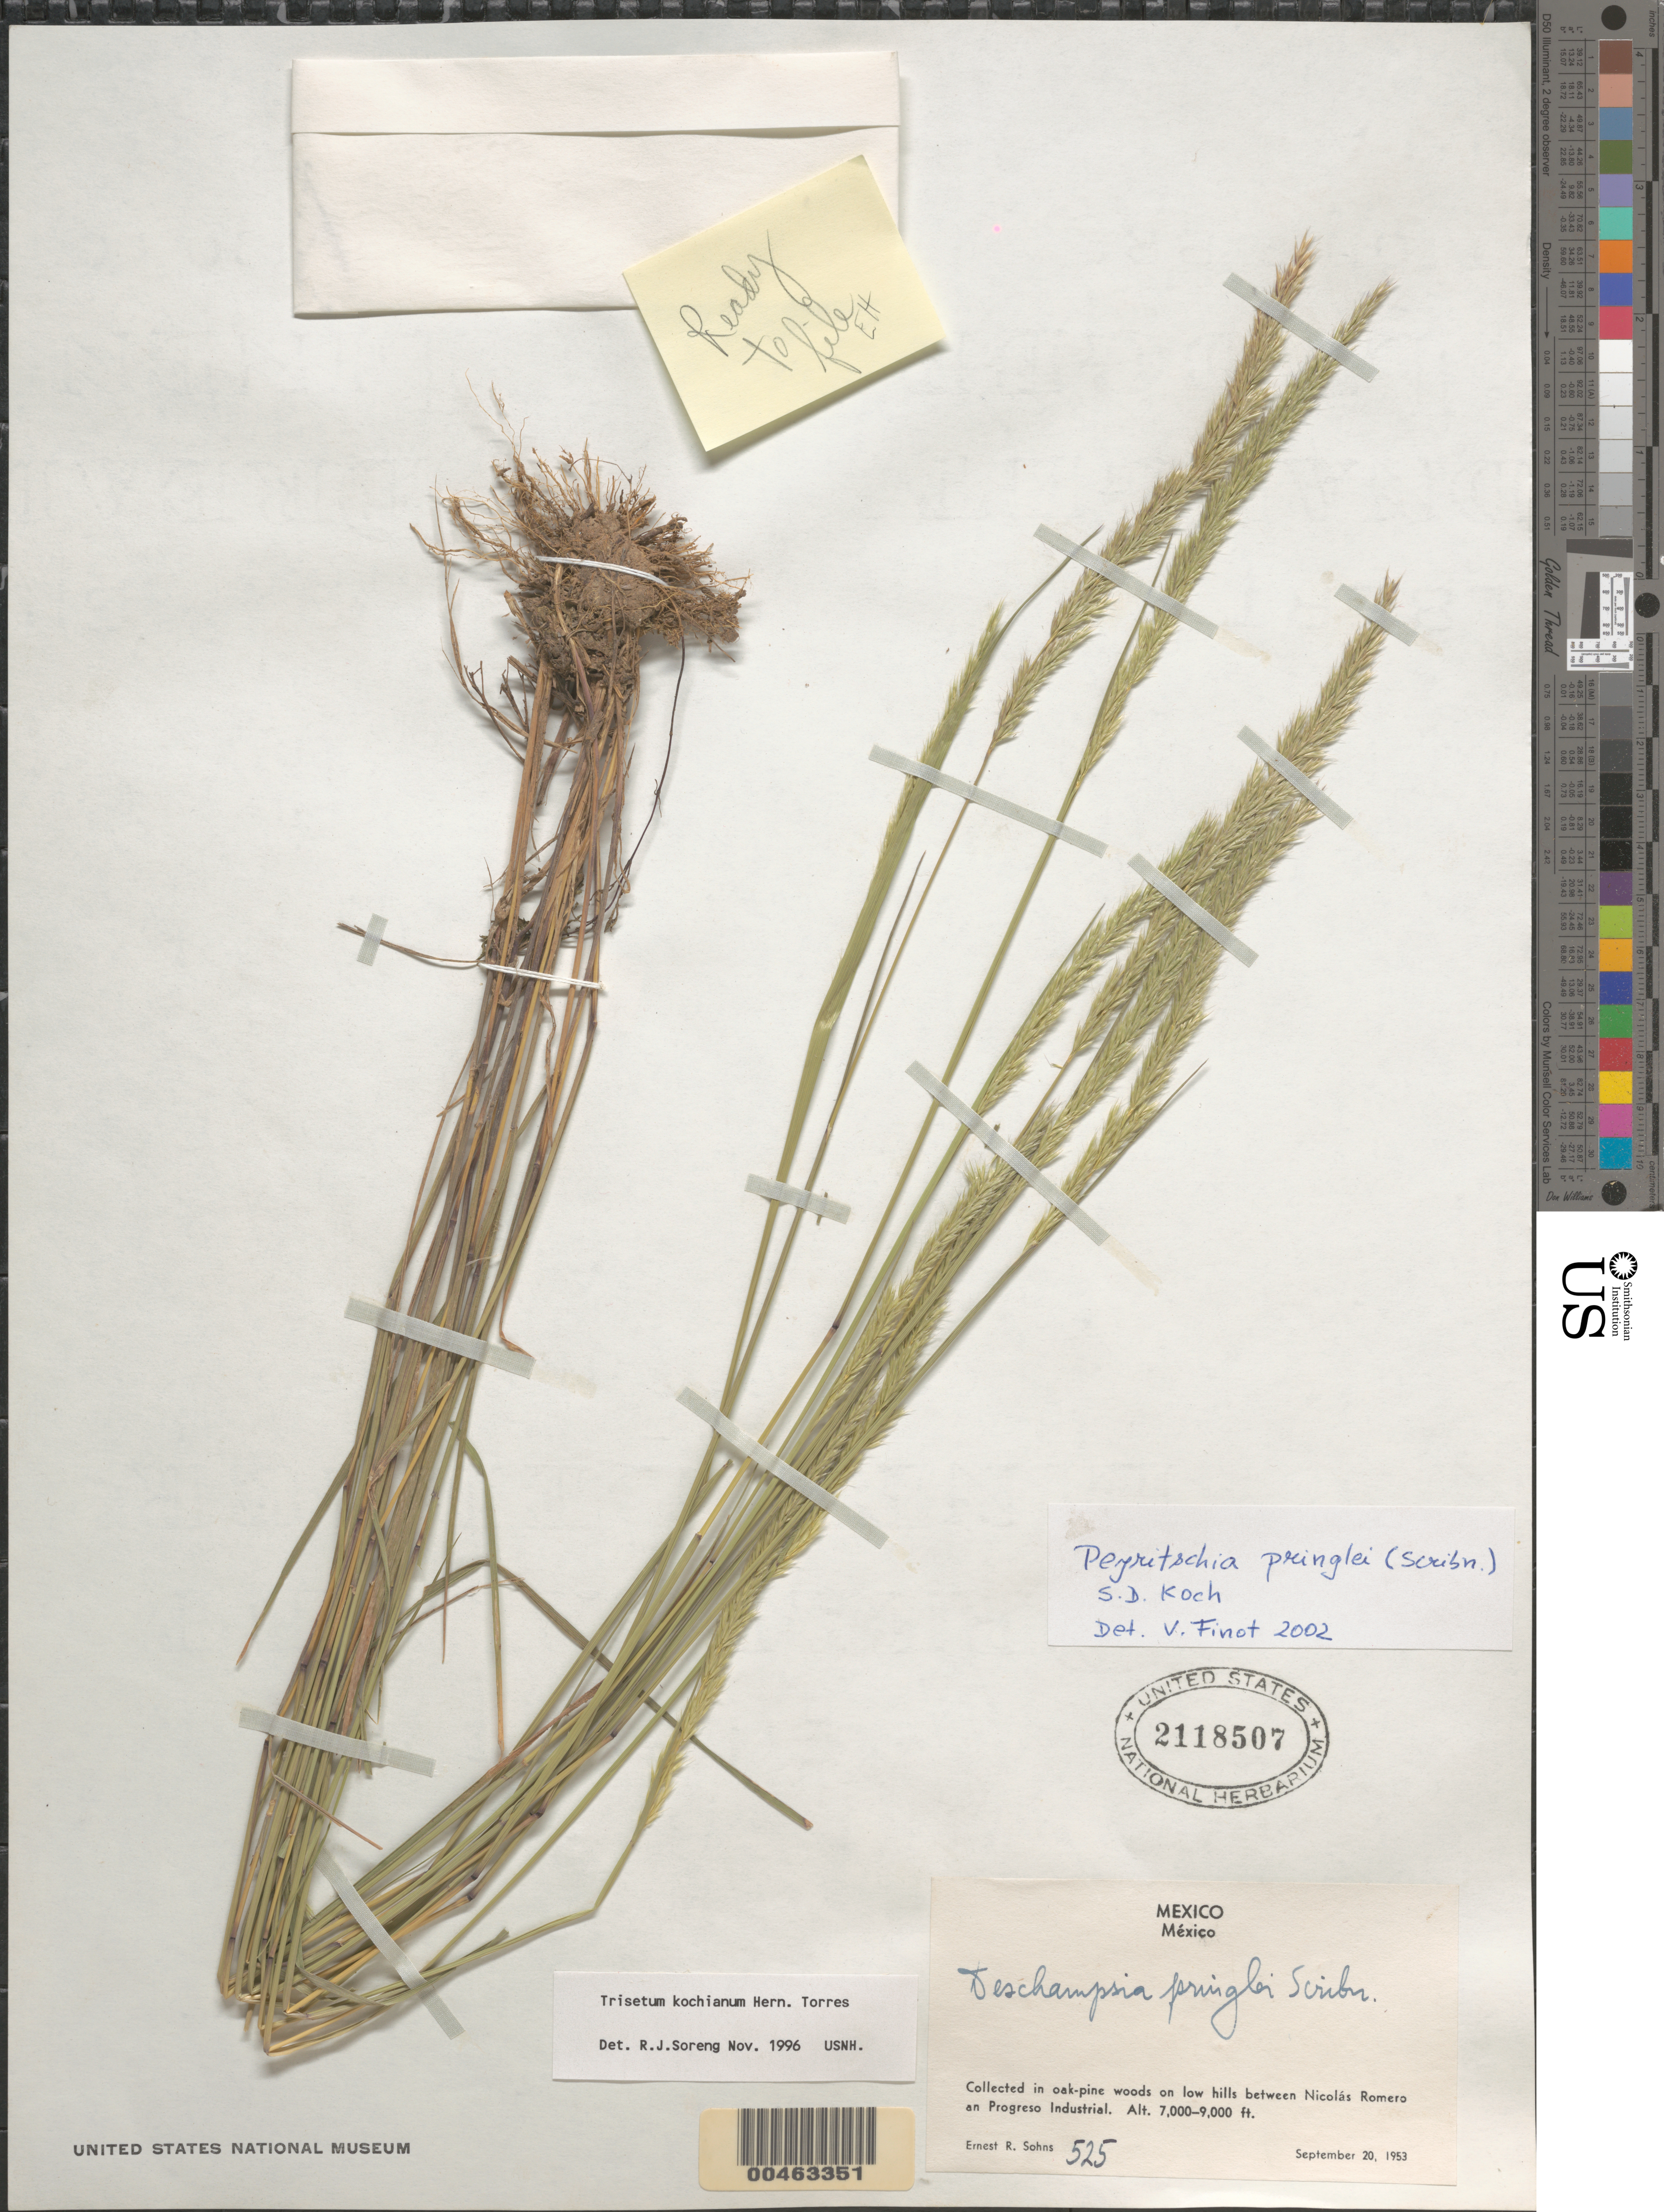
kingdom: Plantae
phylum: Tracheophyta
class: Liliopsida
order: Poales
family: Poaceae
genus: Peyritschia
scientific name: Peyritschia pringlei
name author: (Scribn.) S.D. Koch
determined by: Finot, V. L.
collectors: E. R. Sohns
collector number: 525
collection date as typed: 20 Sep 1953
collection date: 1953-09-20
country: Mexico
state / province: México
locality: Between Nicolás Romero and Progreso Industrial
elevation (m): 2133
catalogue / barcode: US 2118507